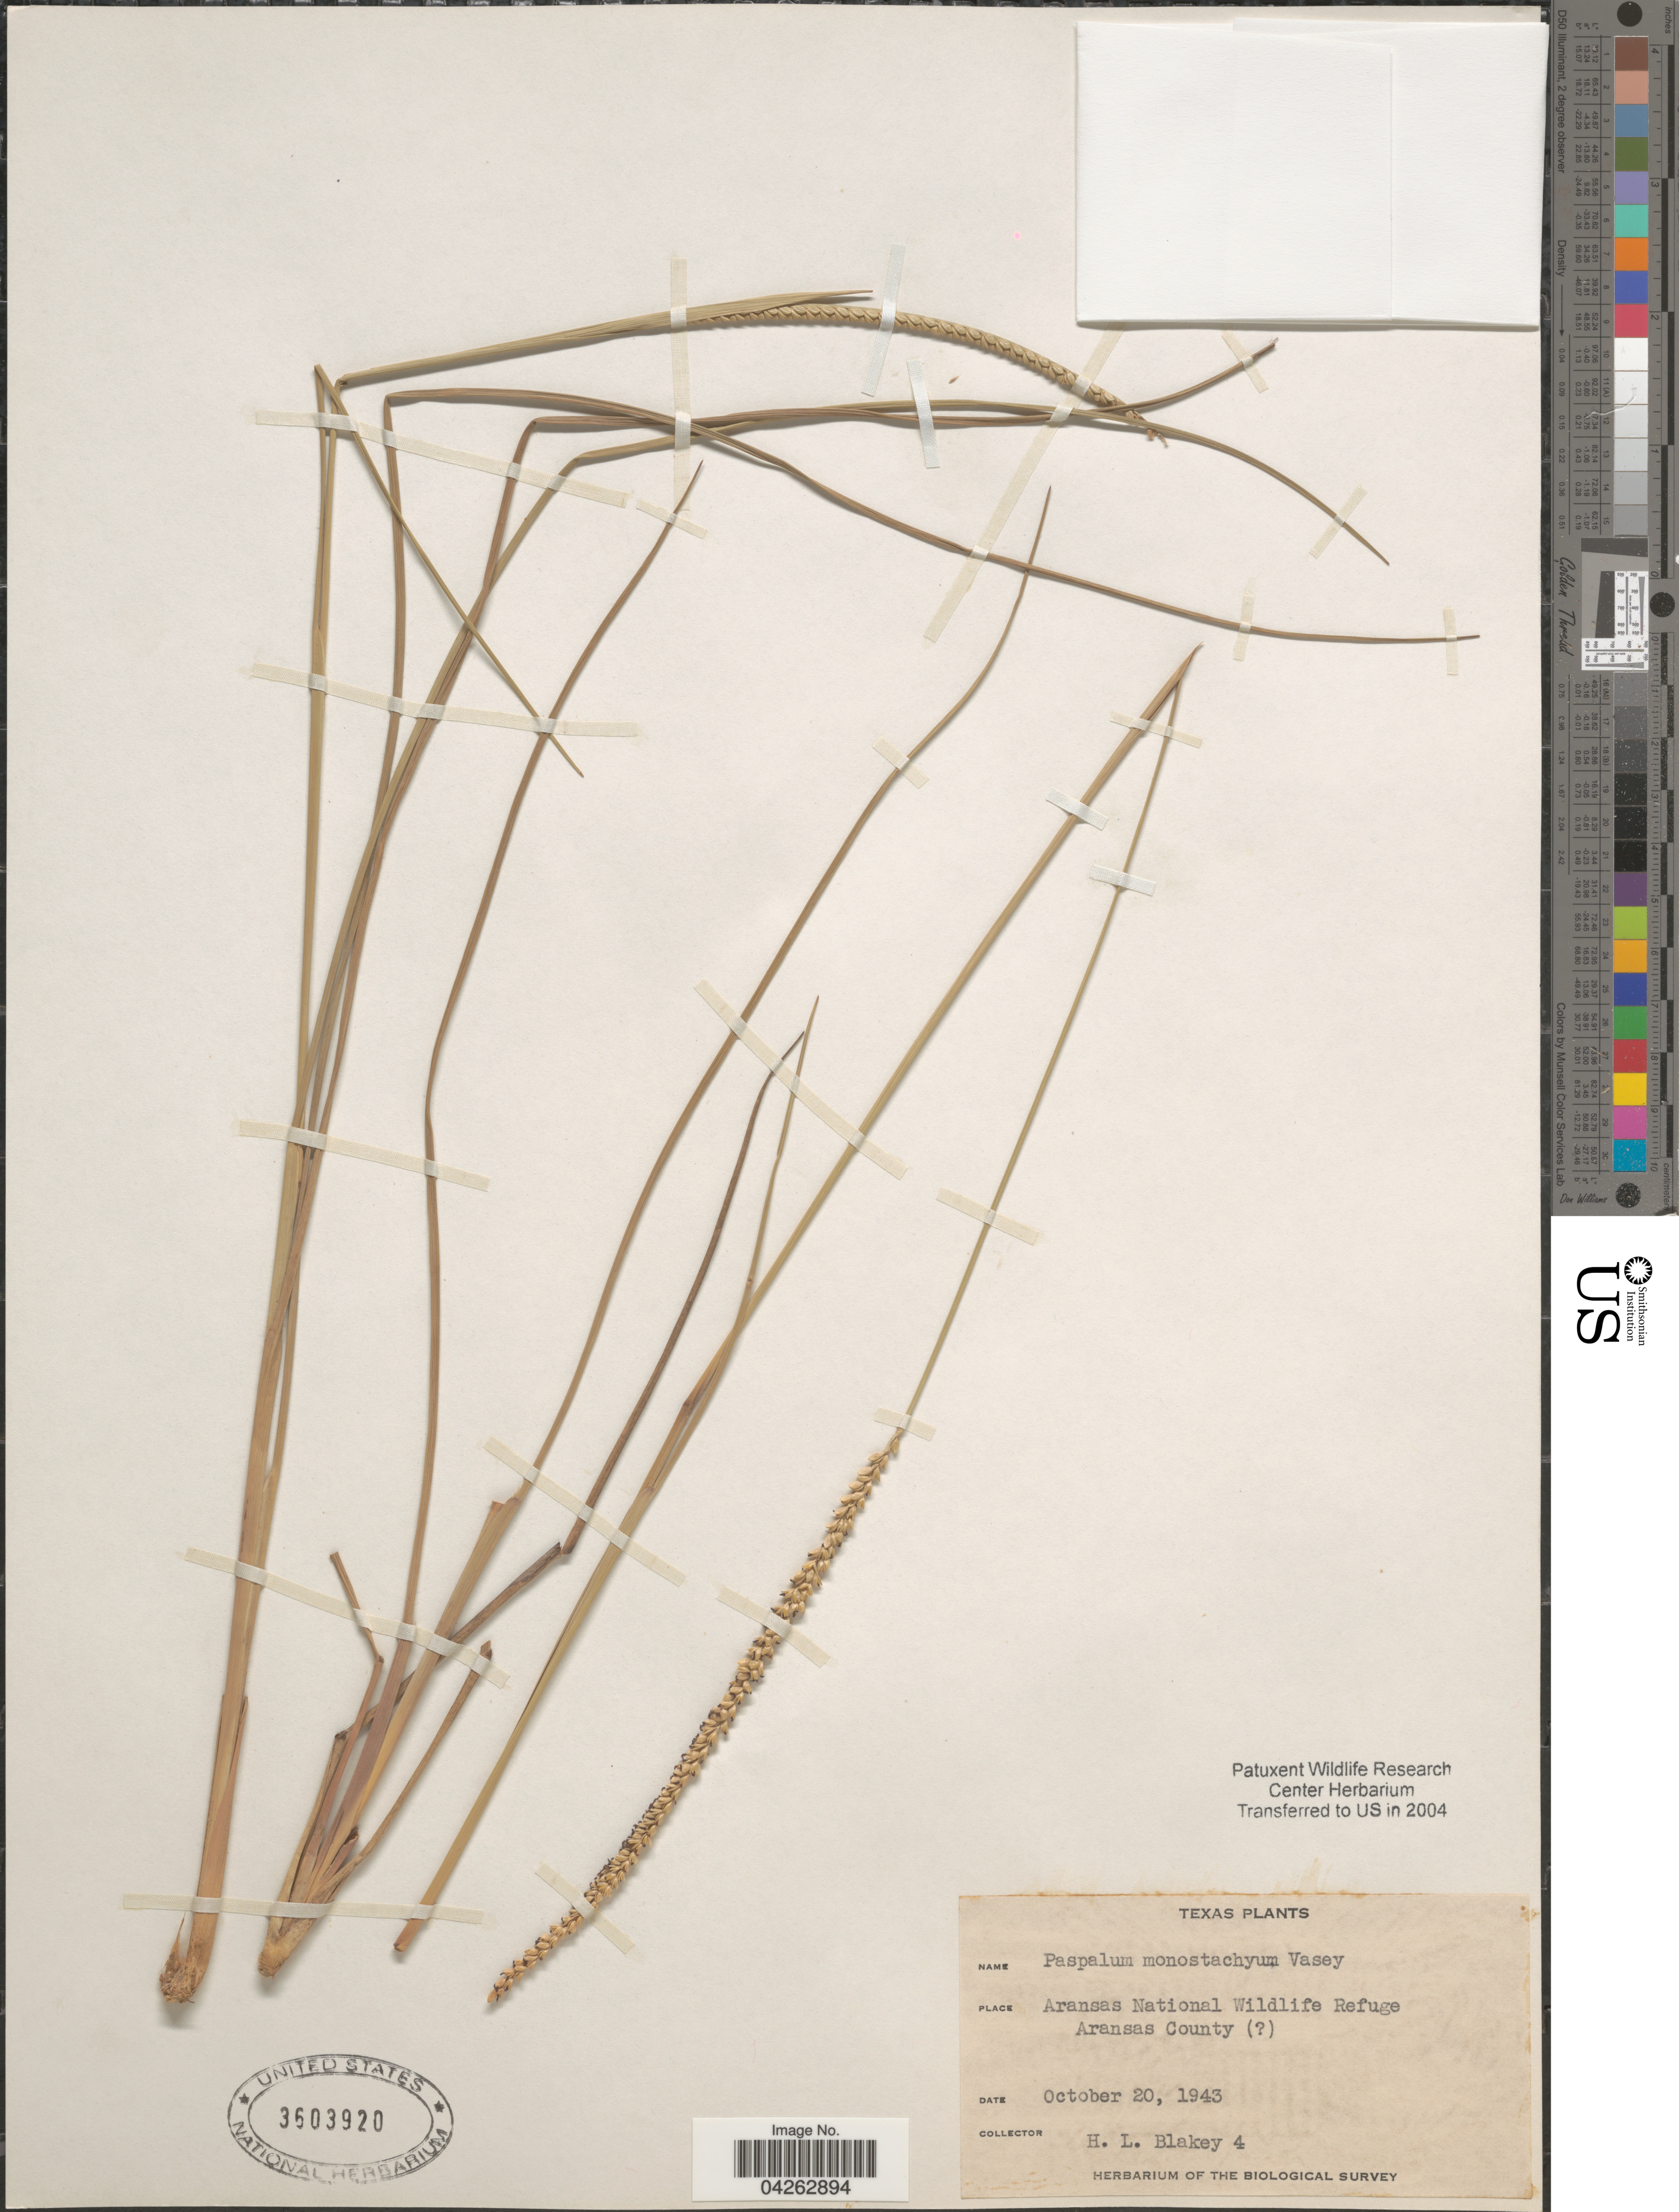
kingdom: Plantae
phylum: Tracheophyta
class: Liliopsida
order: Poales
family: Poaceae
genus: Paspalum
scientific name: Paspalum monostachyum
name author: Vasey ex Chapm.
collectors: H. Blakey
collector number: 4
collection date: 1943-10-20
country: United States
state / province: Texas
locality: Aransas National Wildlife Refuge. Aransas County ( [unsure placement]). The Biological Survey.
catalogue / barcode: US 3603920